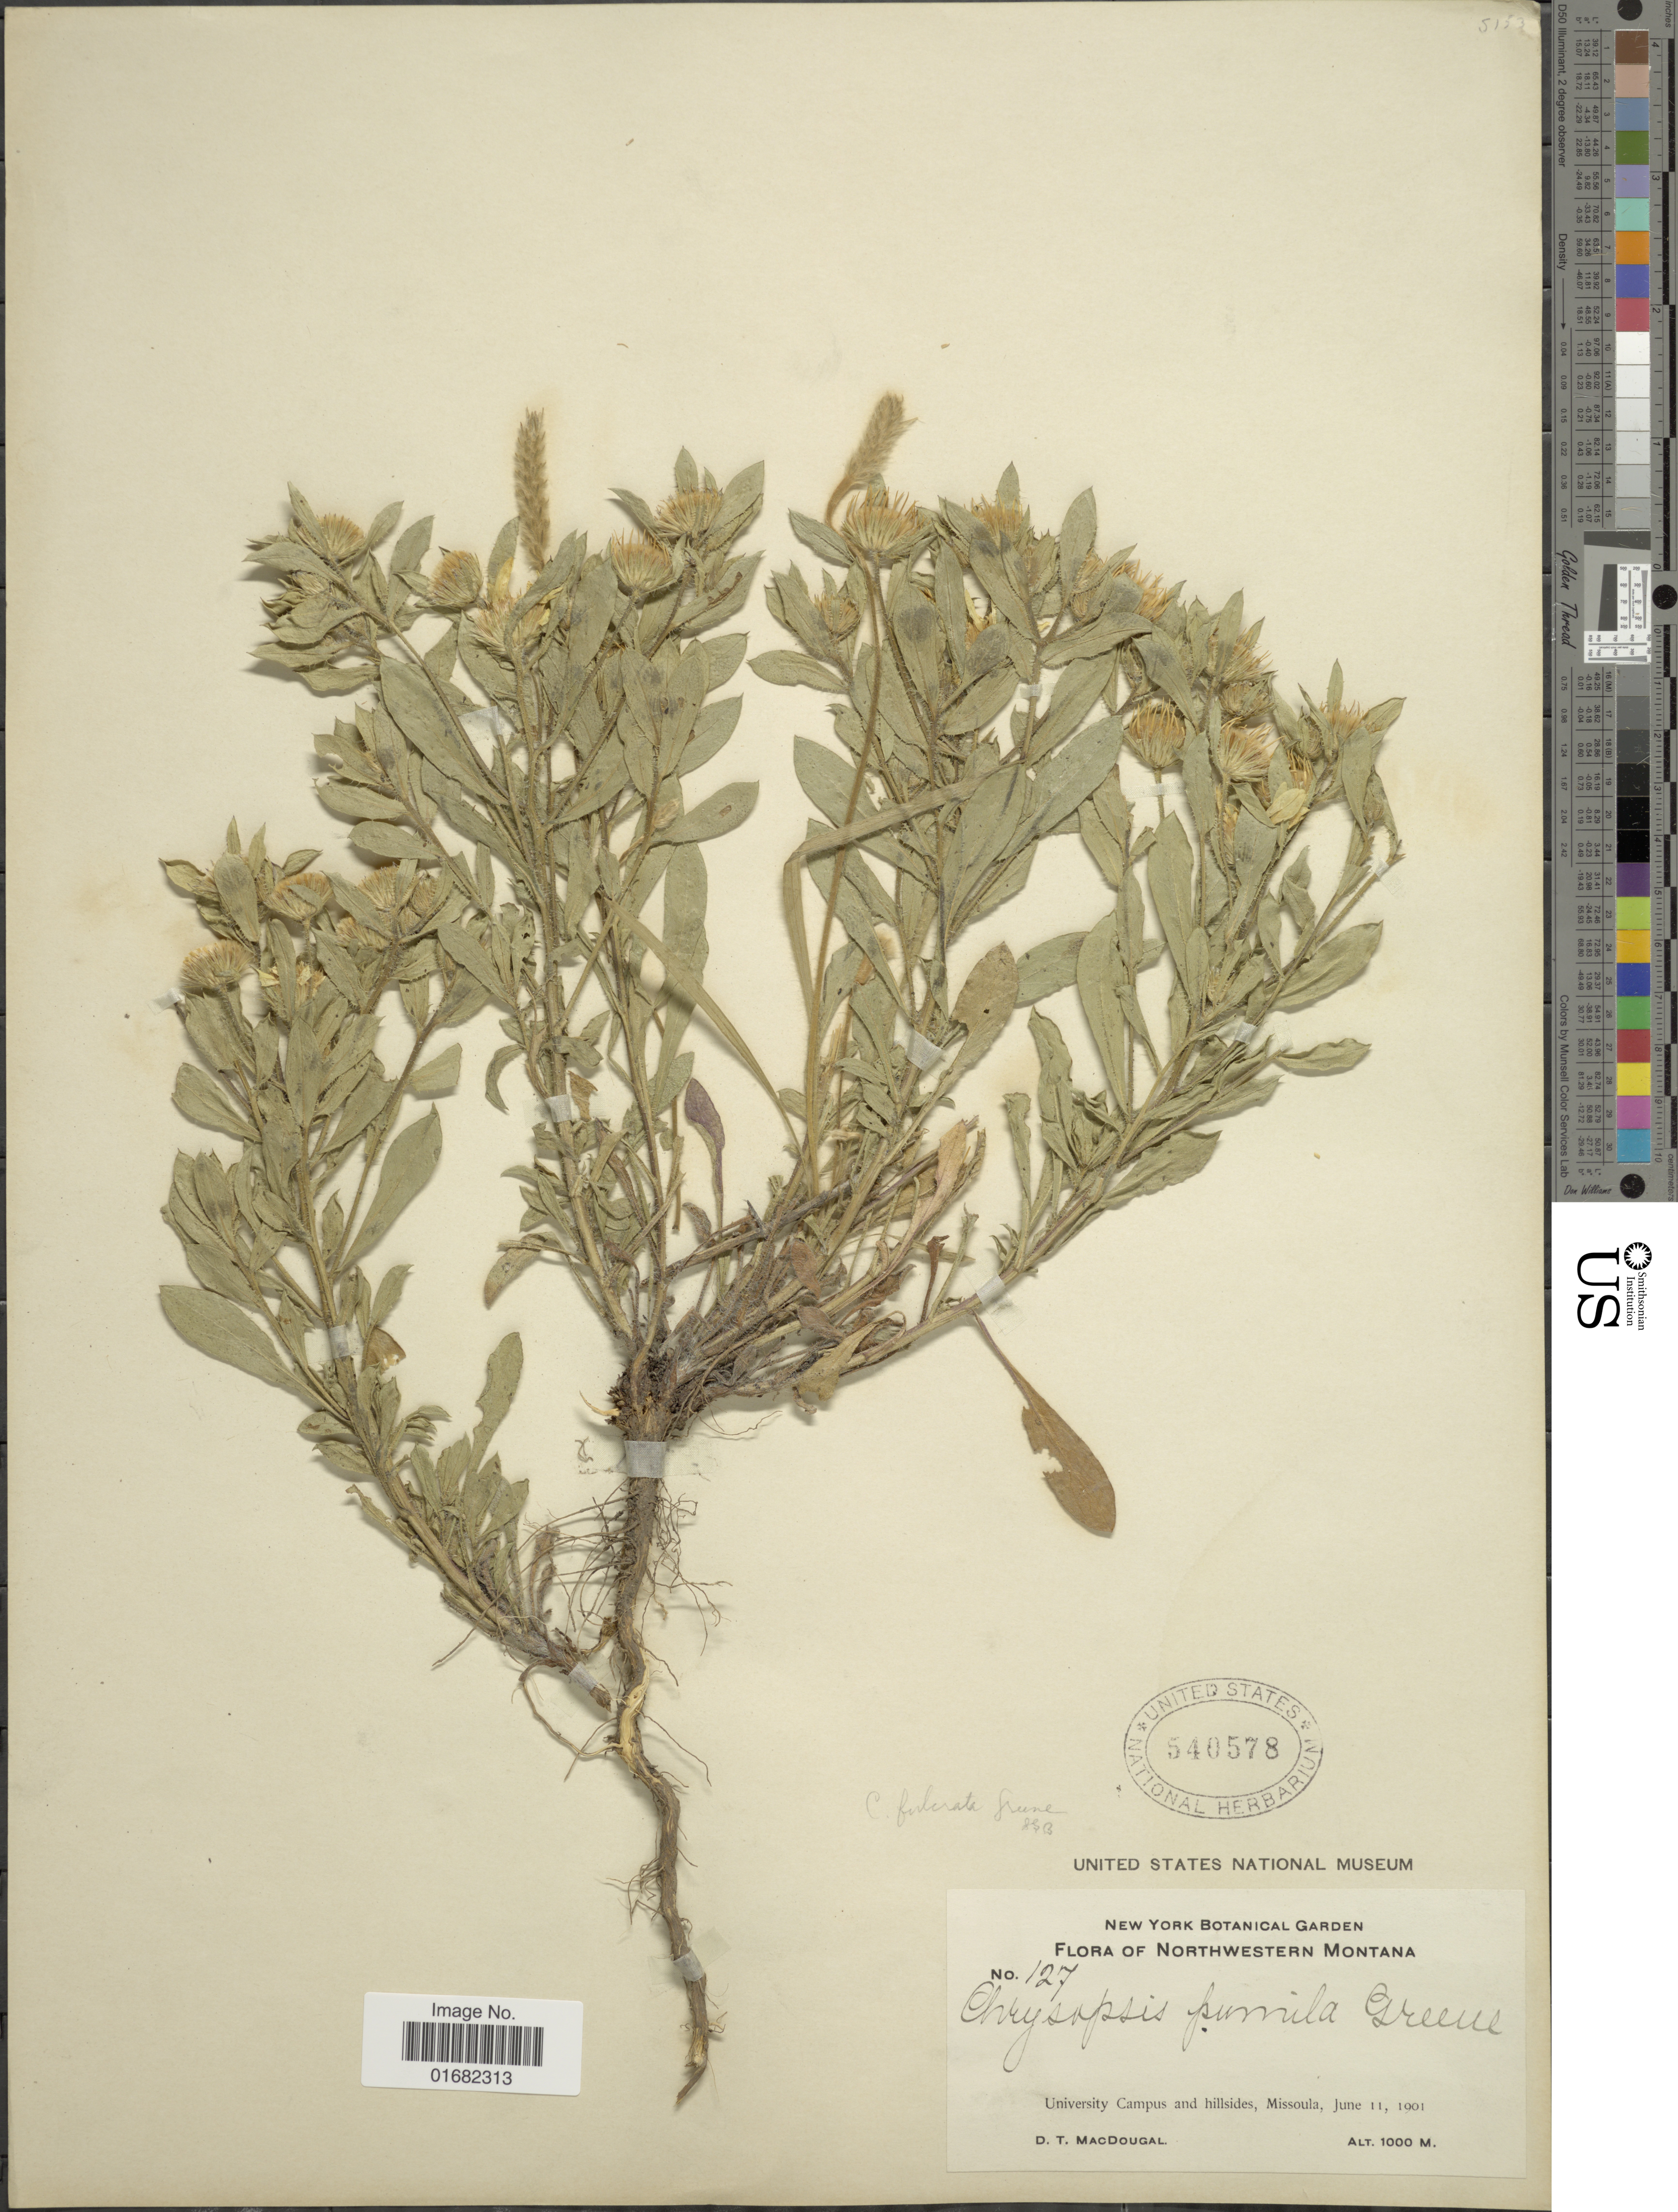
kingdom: Plantae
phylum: Tracheophyta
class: Magnoliopsida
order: Asterales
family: Asteraceae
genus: Heterotheca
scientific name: Heterotheca fulcrata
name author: (Greene) Shinners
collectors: D. T. MacDougal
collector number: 127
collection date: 1901-06-11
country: United States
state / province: Montana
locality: Northwestern Montana. University Campus and hillside, Missoula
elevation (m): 1000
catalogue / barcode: US 540578